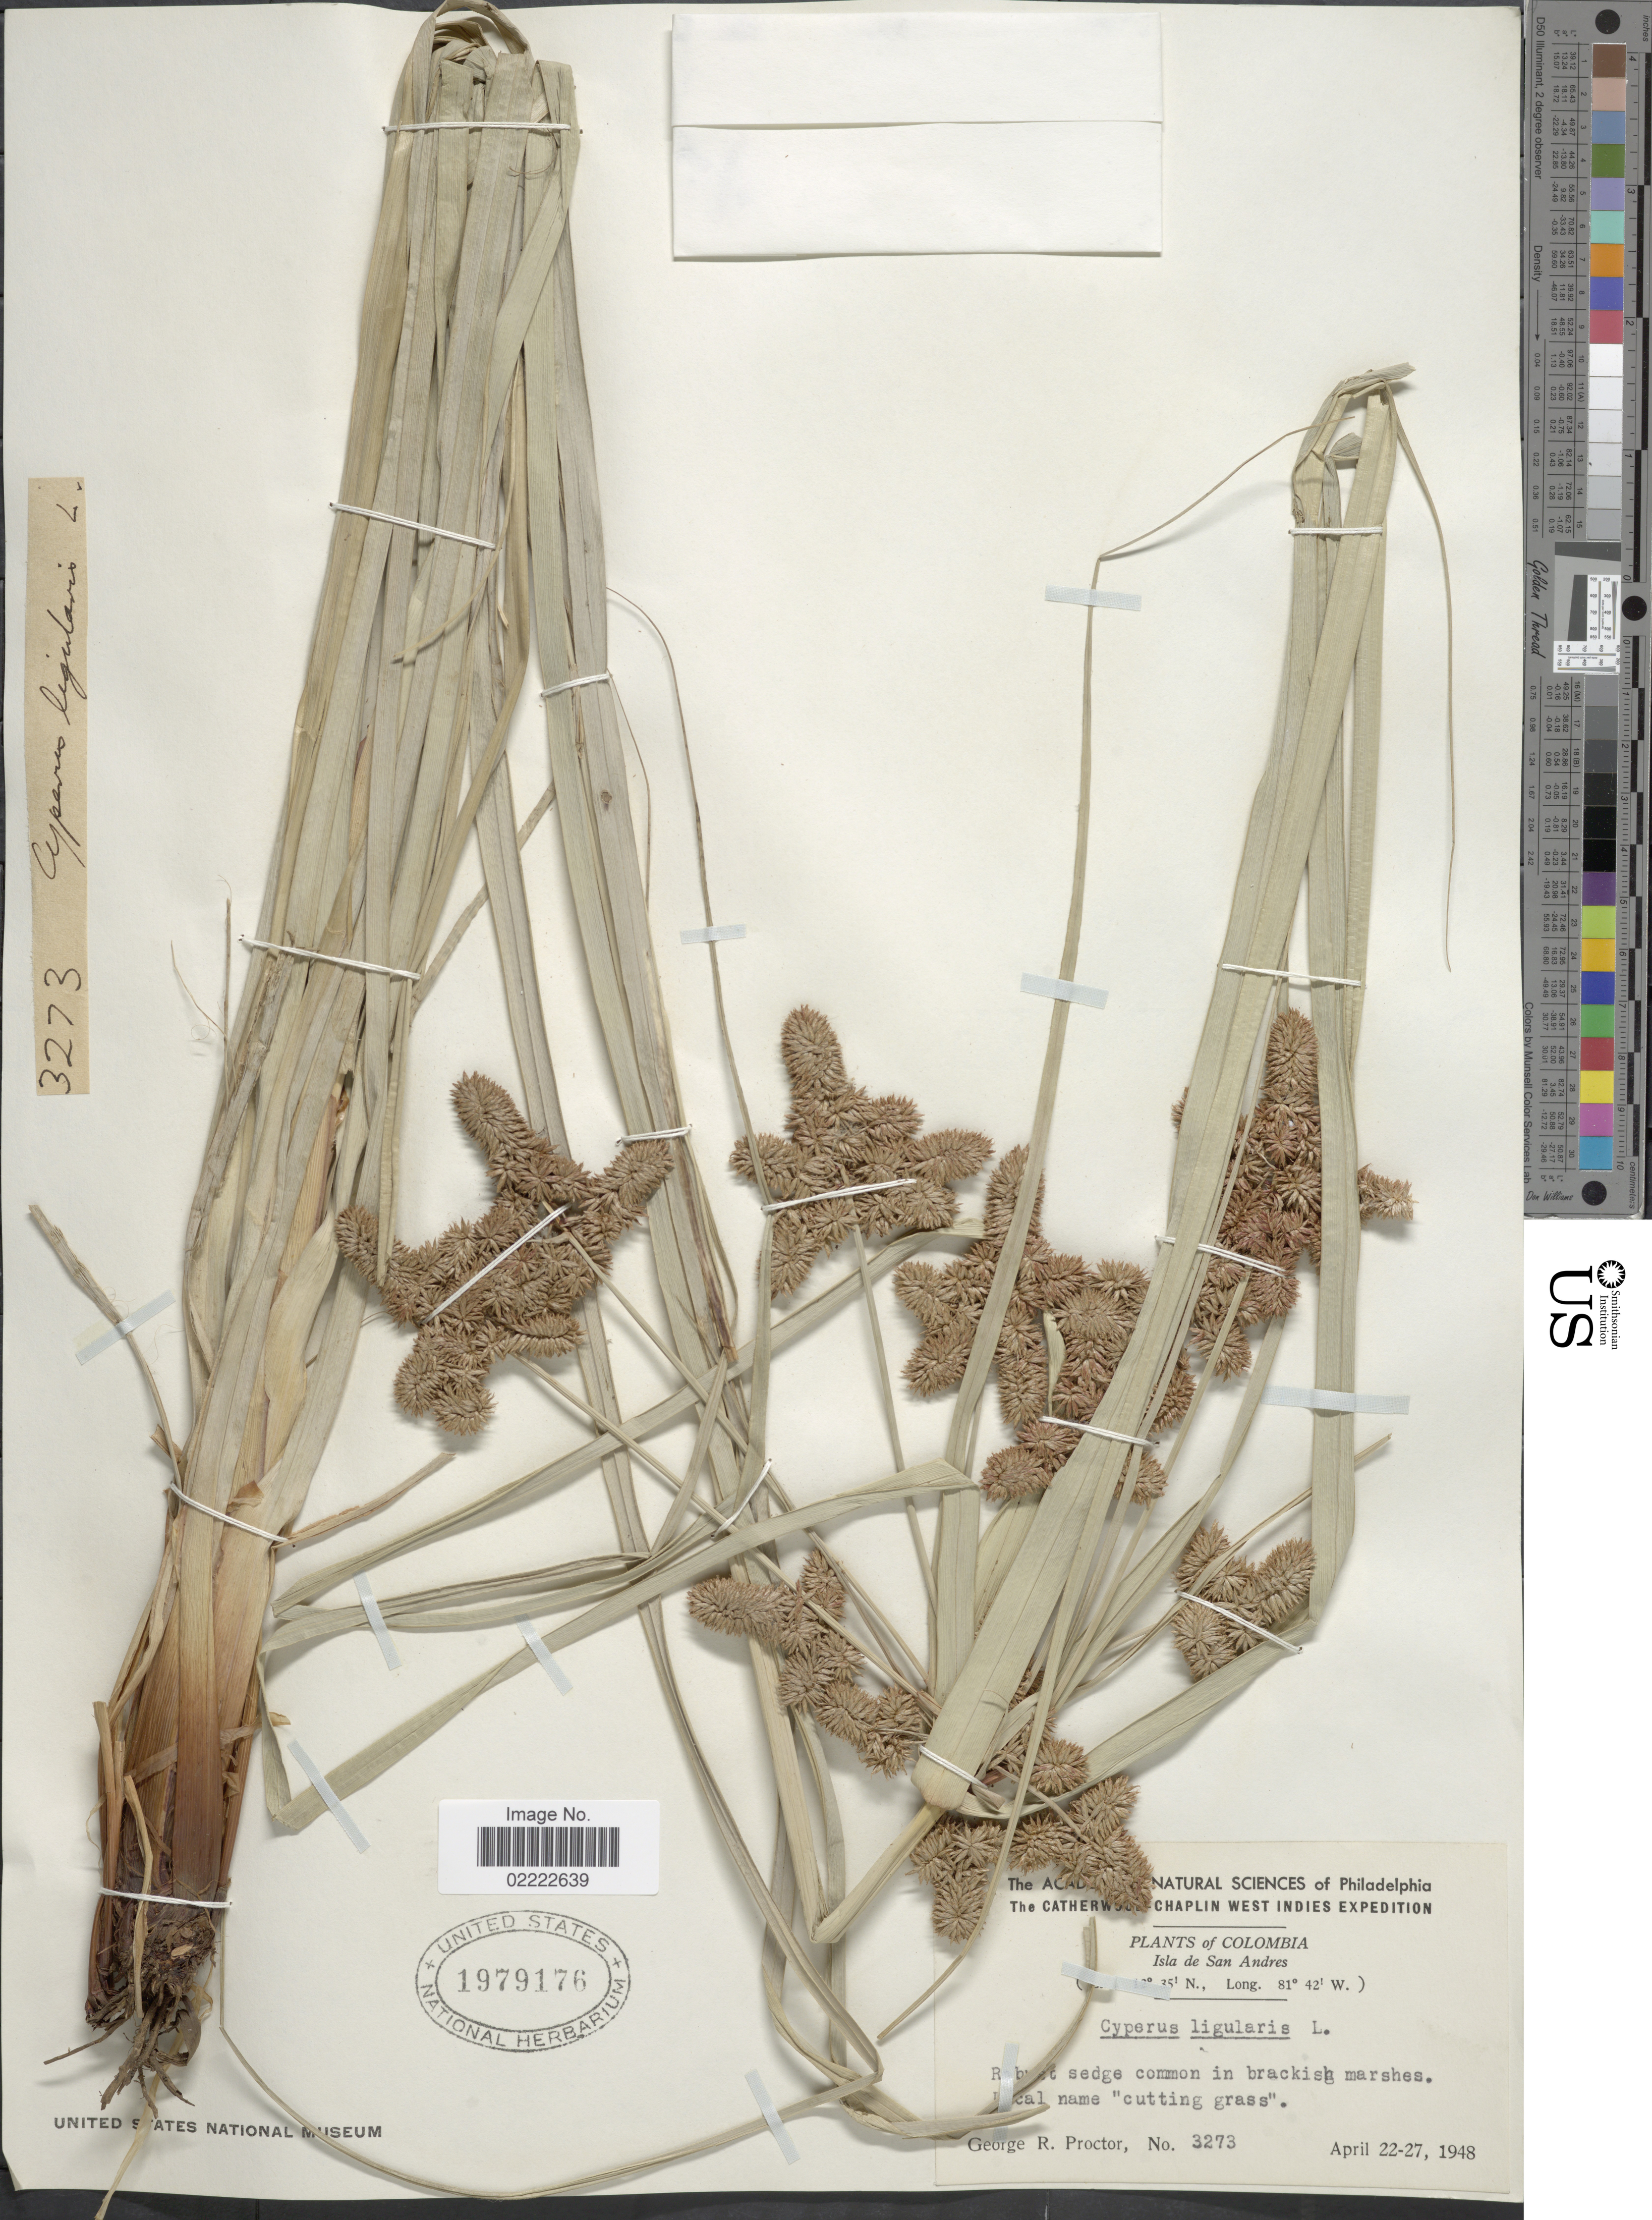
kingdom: Plantae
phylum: Tracheophyta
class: Liliopsida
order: Poales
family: Cyperaceae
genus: Cyperus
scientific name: Cyperus ligularis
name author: L.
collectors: G. Proctor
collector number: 3273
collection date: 1948-04-22/1948-04-27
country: Colombia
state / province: San Andres y Providencia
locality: Isla de San Andres.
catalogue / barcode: US 1979176